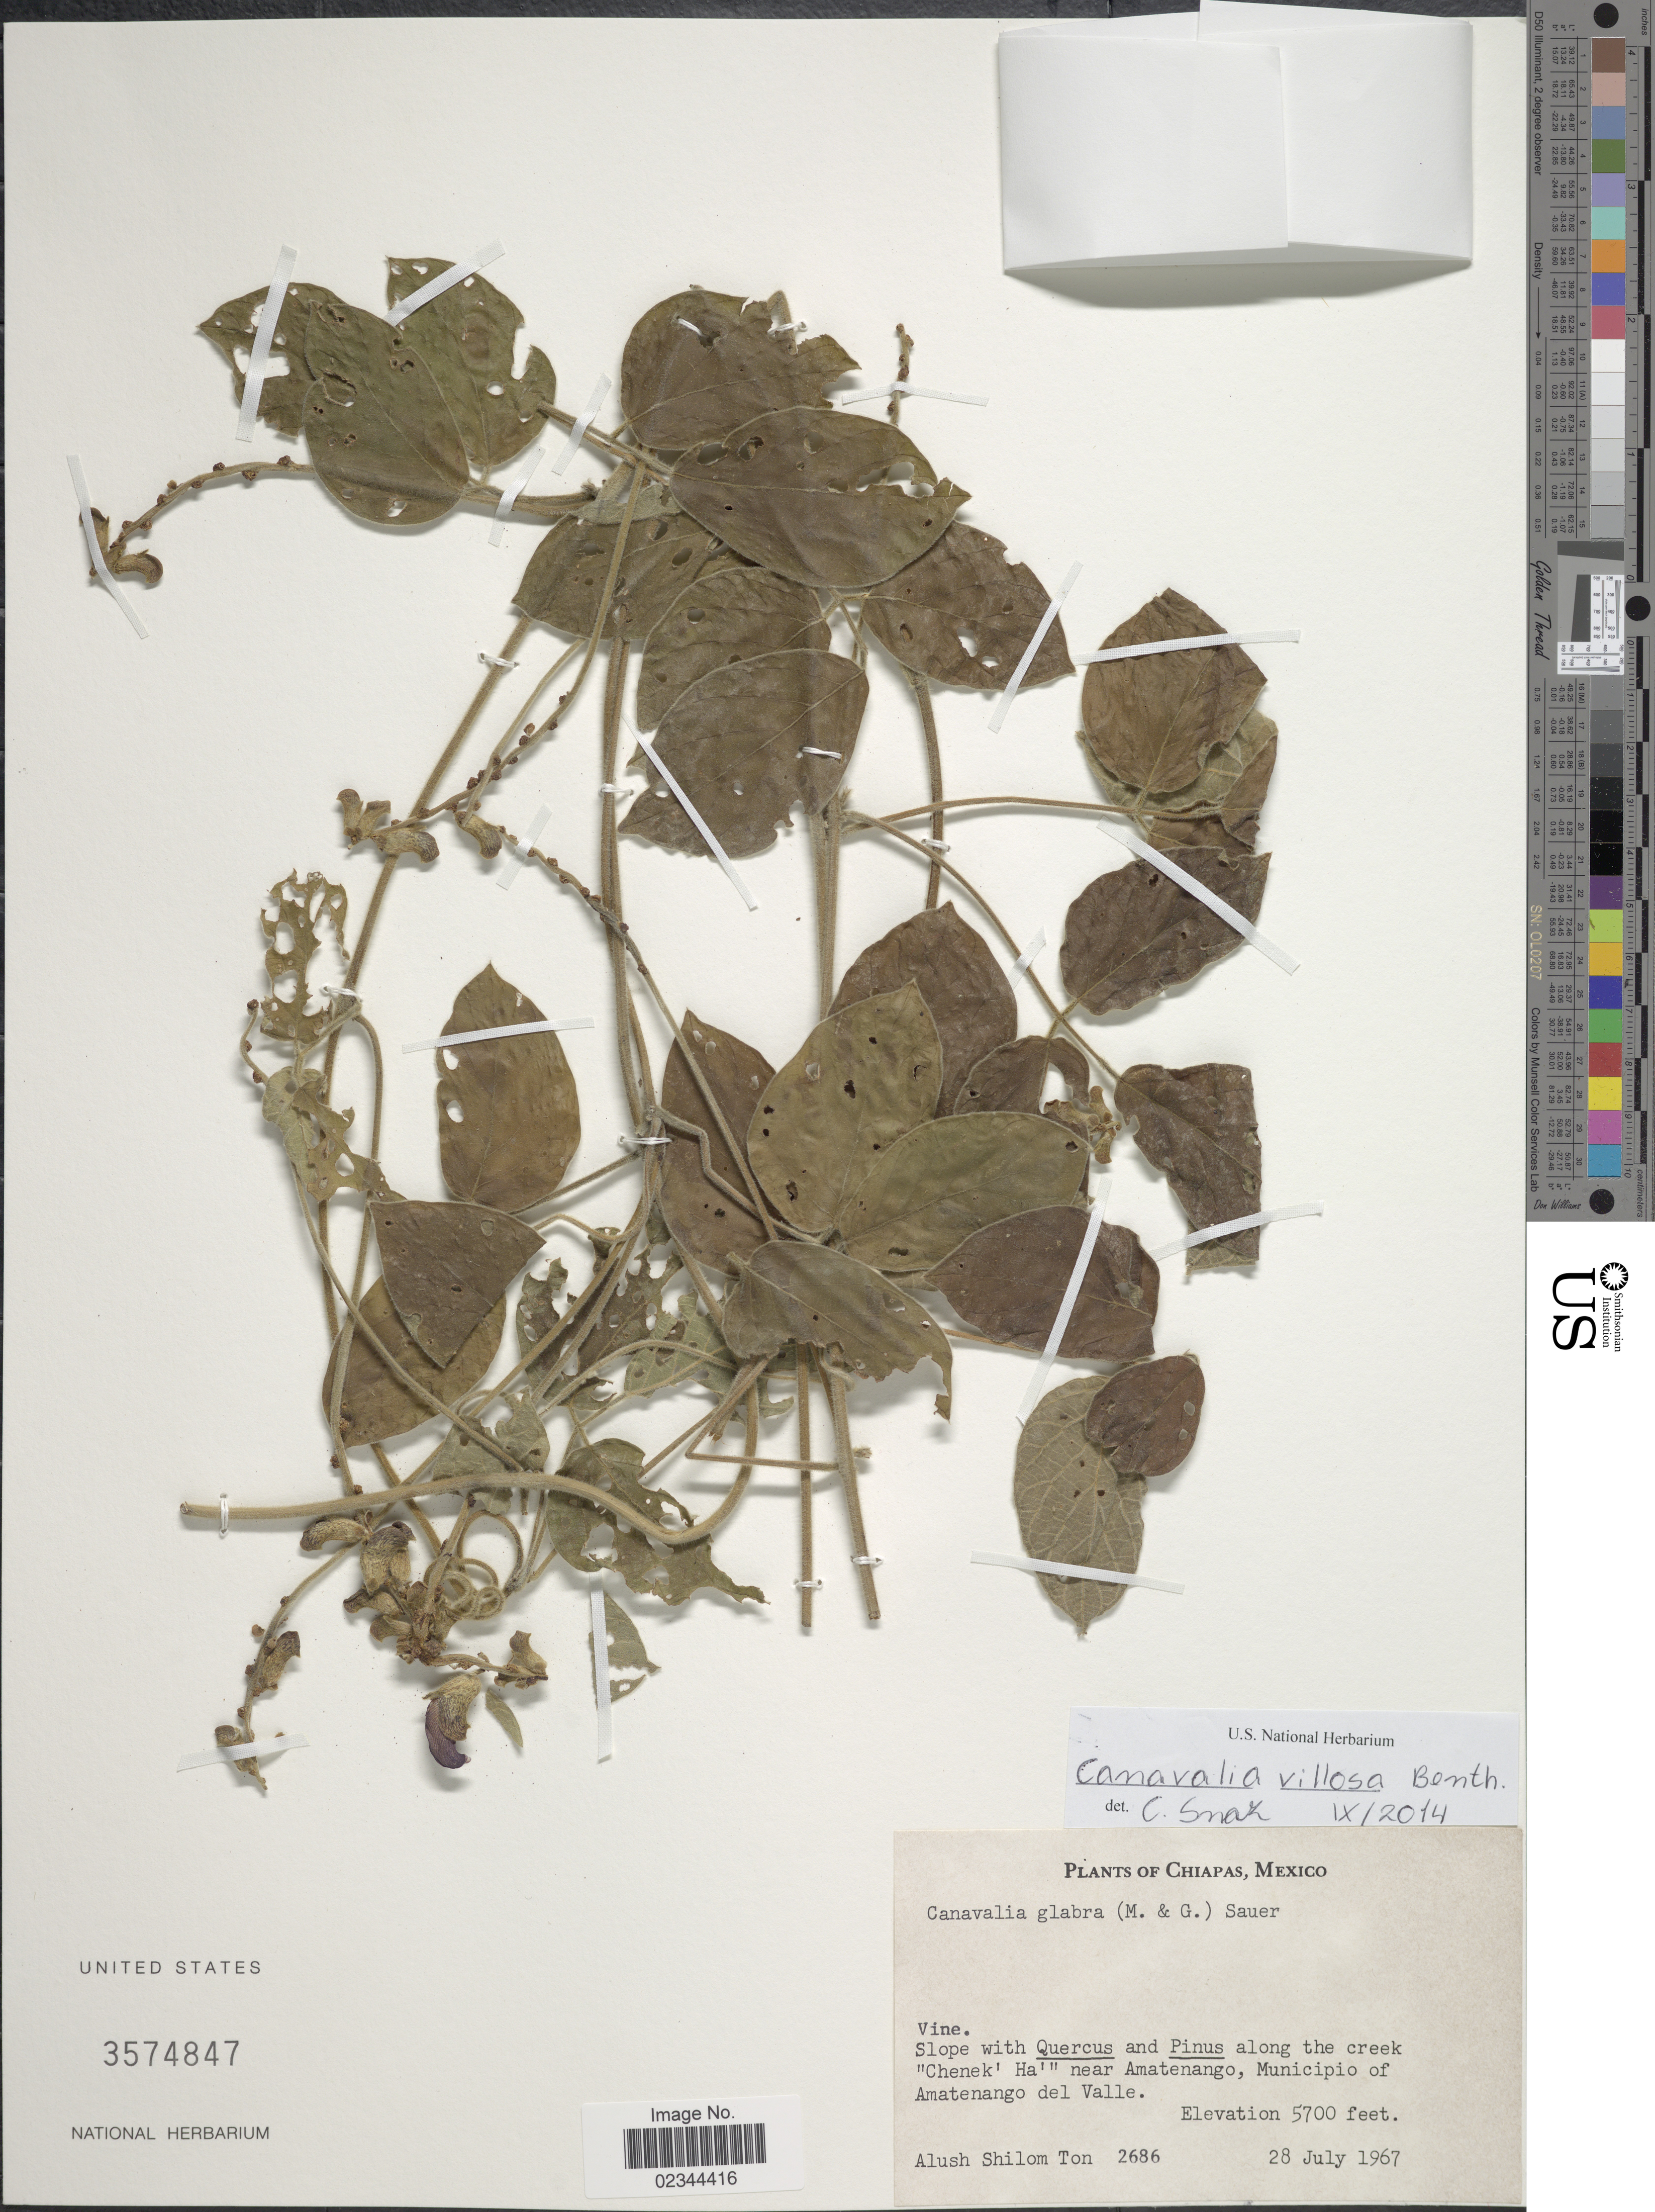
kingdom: Plantae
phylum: Tracheophyta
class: Magnoliopsida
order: Fabales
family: Fabaceae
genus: Canavalia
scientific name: Canavalia villosa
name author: Benth.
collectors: A. M. Ton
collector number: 2686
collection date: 1967-07-28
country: Mexico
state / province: Chiapas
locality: Slope along the creek "Chenek'Ha'"near Amatenango, Municipio of Amatenango del Valle.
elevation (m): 1737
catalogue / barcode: US 3574847